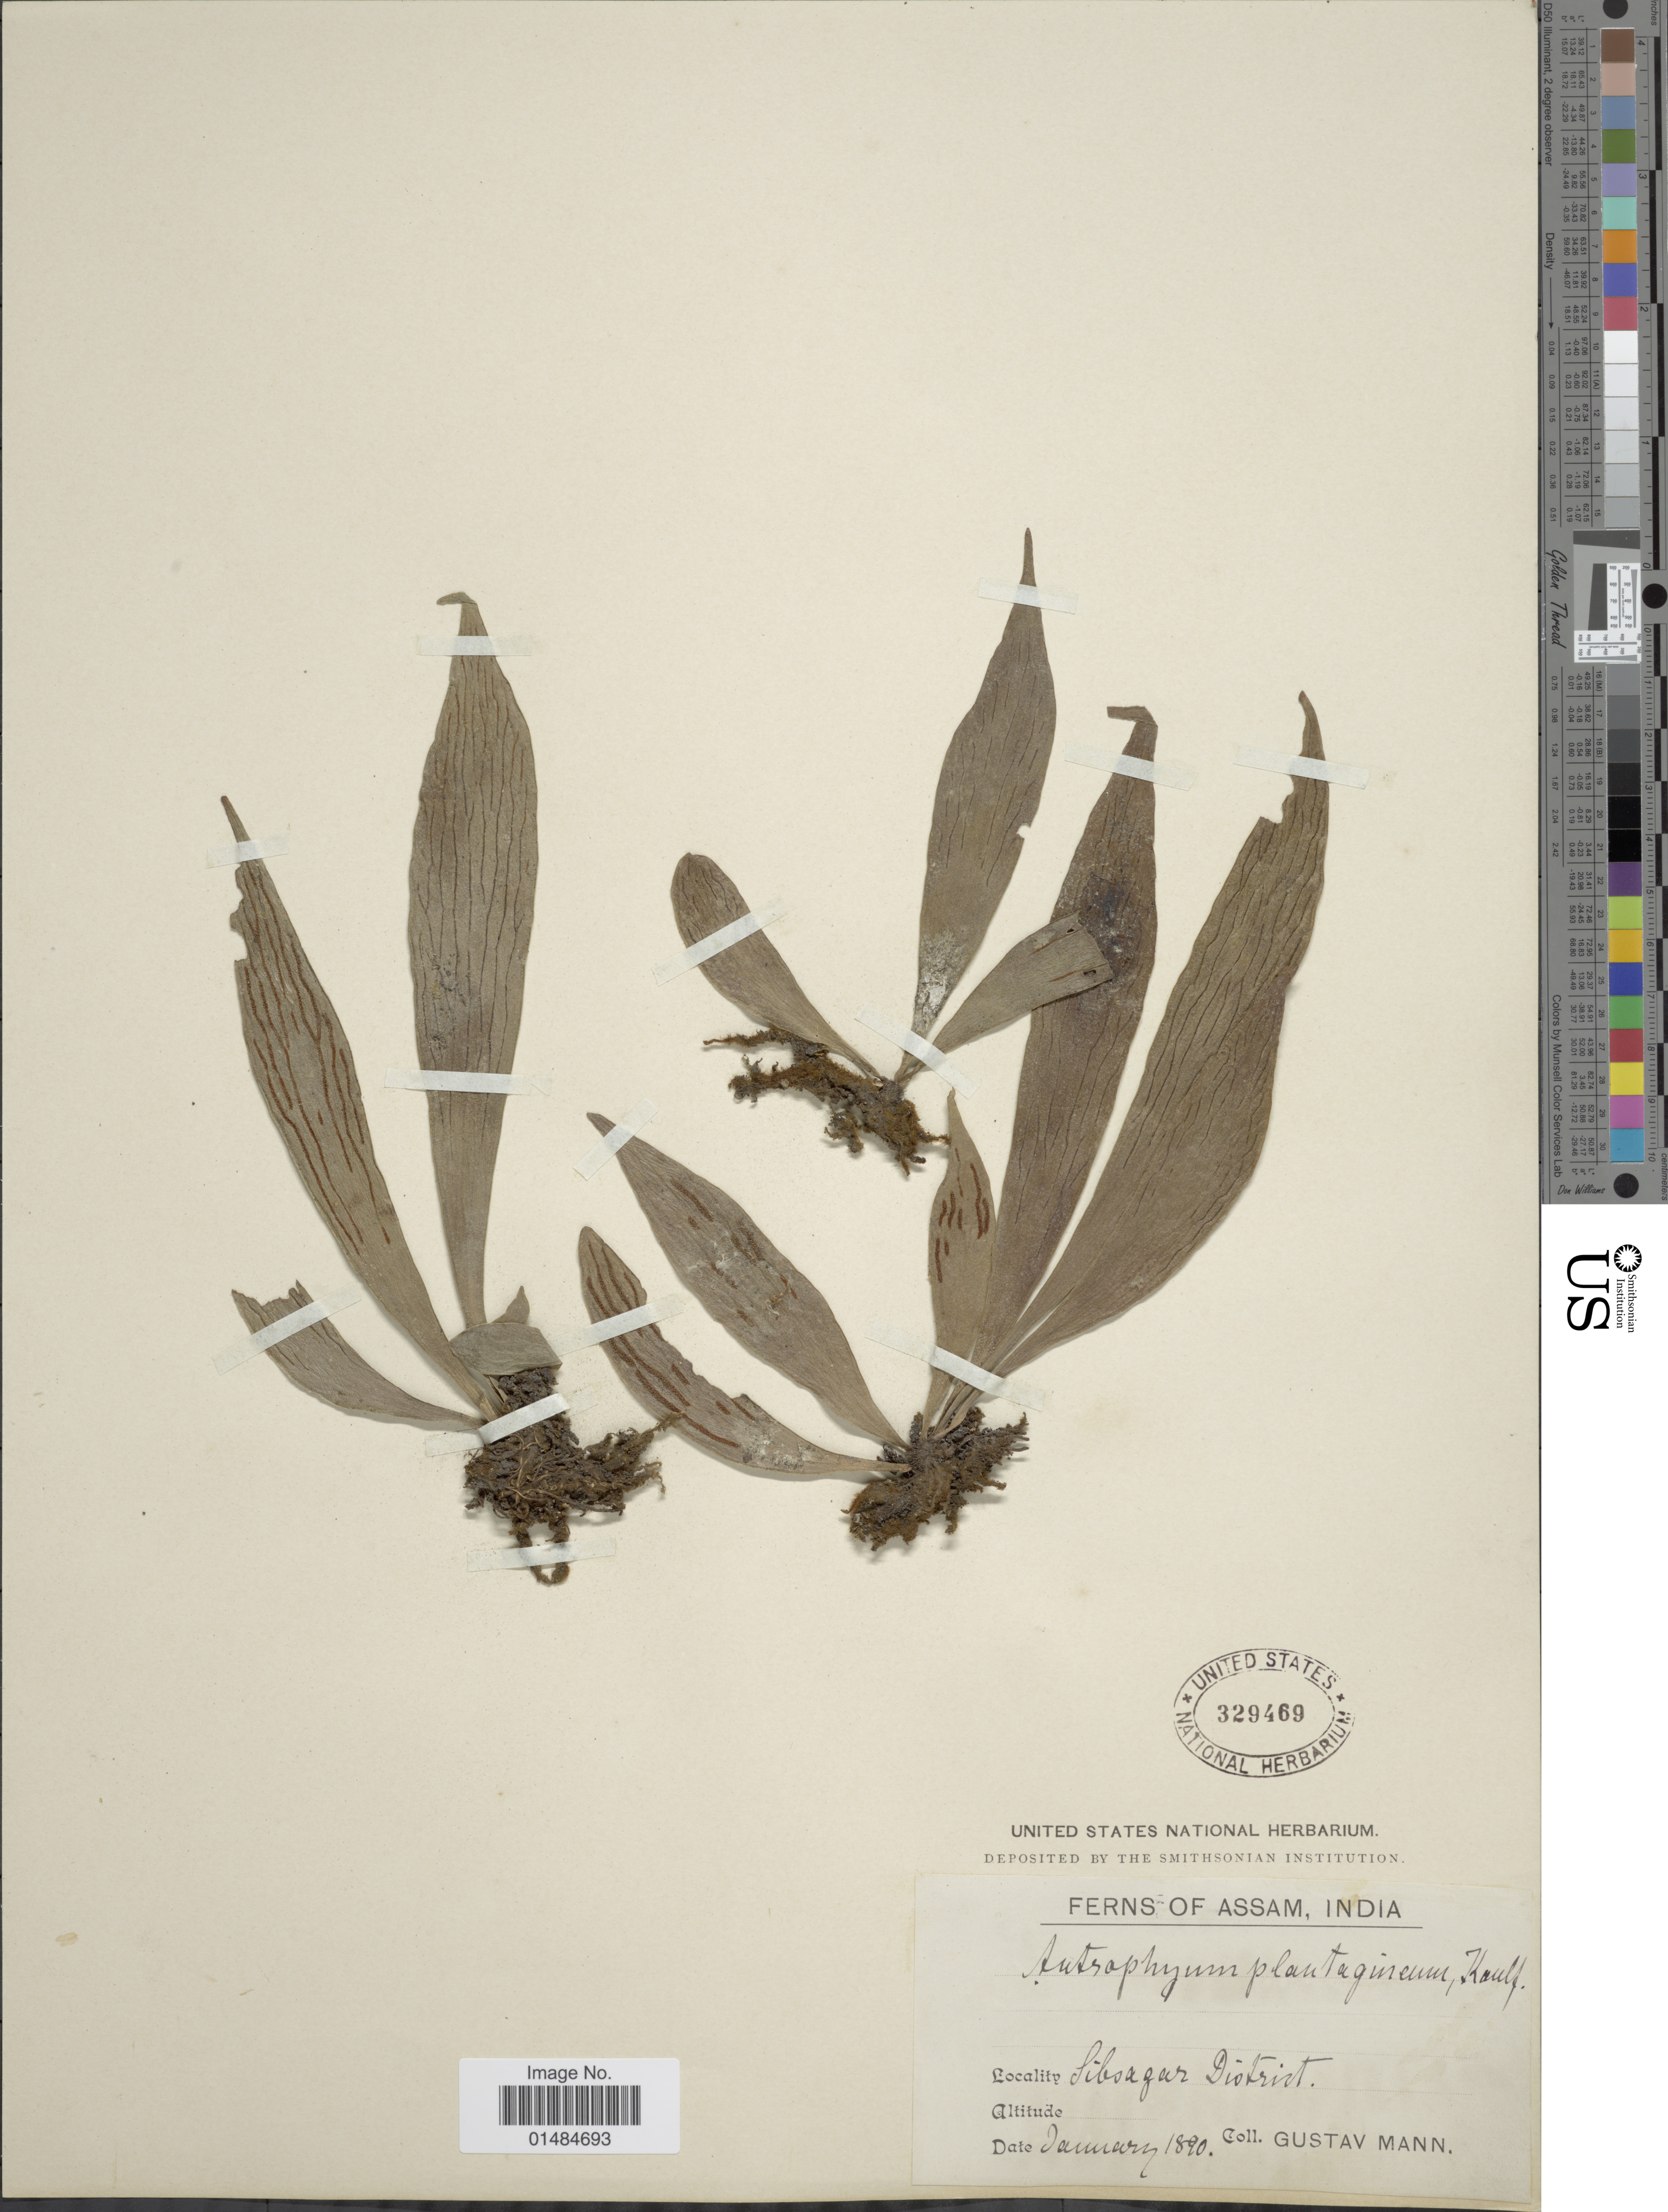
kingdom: Plantae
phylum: Tracheophyta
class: Polypodiopsida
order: Polypodiales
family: Pteridaceae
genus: Antrophyum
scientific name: Antrophyum plicatum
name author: Fée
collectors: G. Mann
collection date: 1890-01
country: India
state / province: Assam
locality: Sivasagar District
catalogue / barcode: US 329469